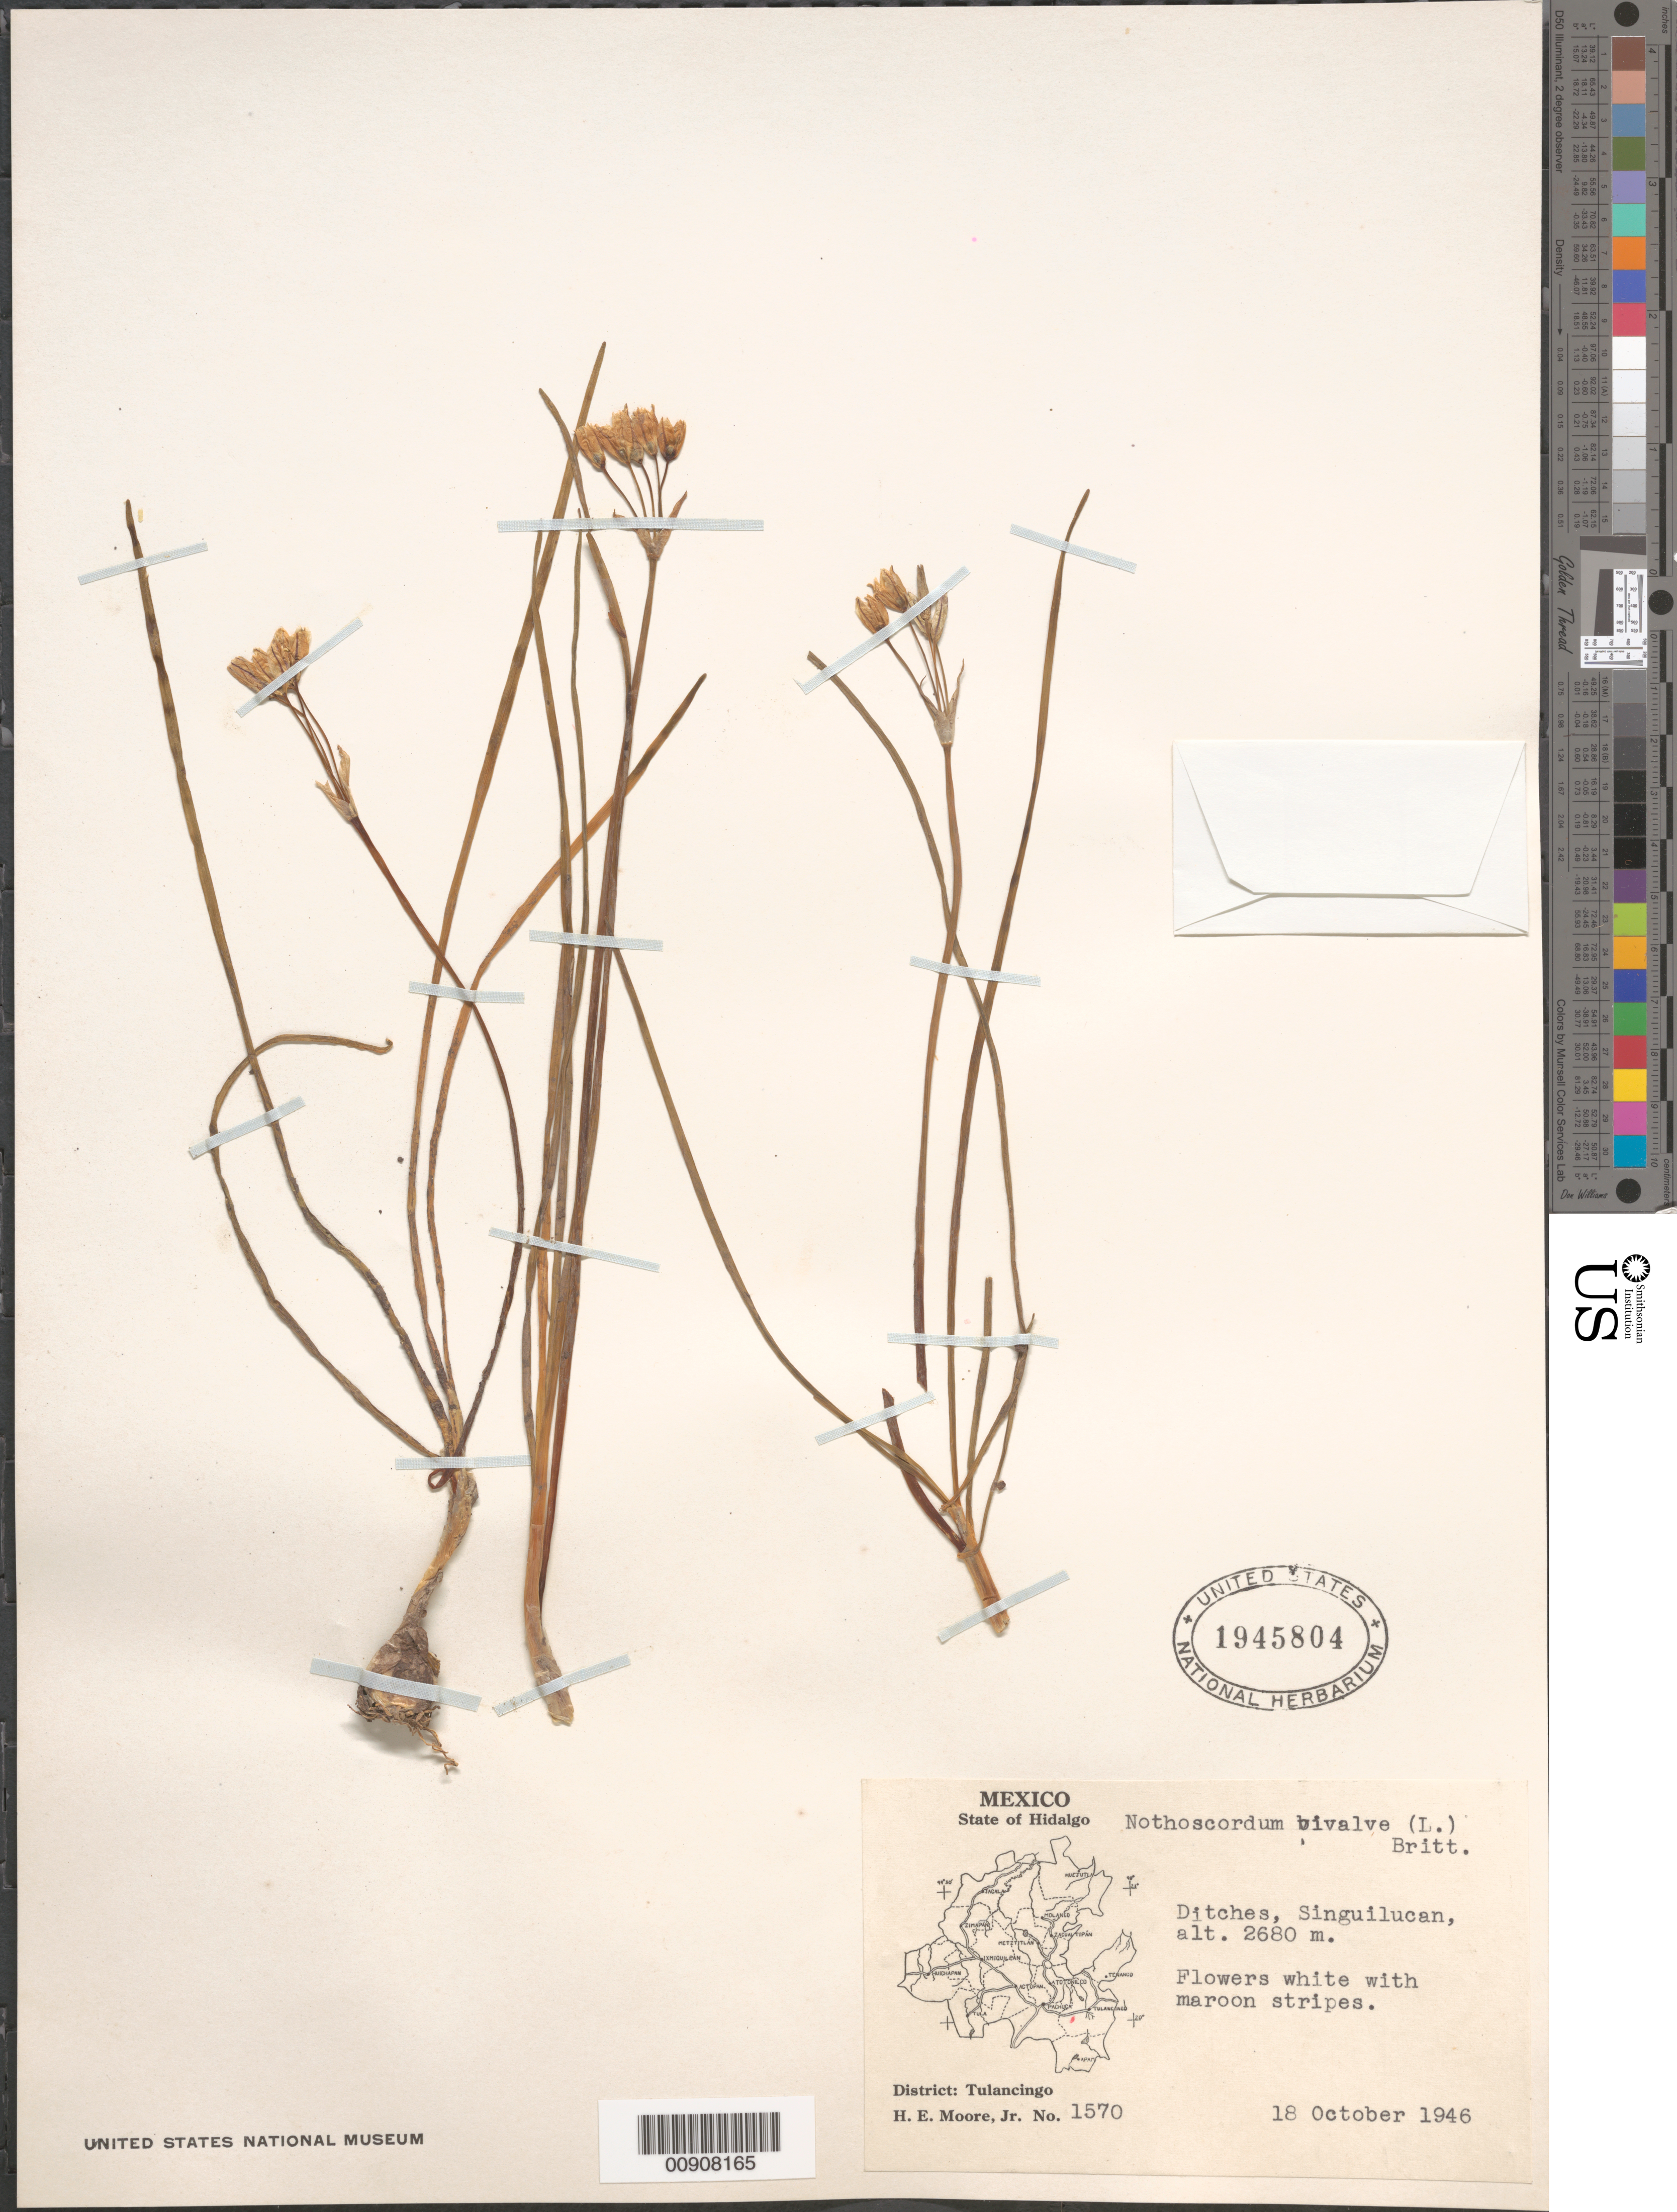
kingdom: Plantae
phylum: Tracheophyta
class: Liliopsida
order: Asparagales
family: Amaryllidaceae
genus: Nothoscordum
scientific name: Nothoscordum bivalve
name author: (L.) Britton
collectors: H. E. Moore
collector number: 1570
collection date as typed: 18 Oct 1946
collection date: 1946-10-18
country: Mexico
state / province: Hidalgo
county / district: Tulancingo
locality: Singuilucan, District Tulancingo, State of Hidalgo.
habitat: Ditches.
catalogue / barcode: US 1945804